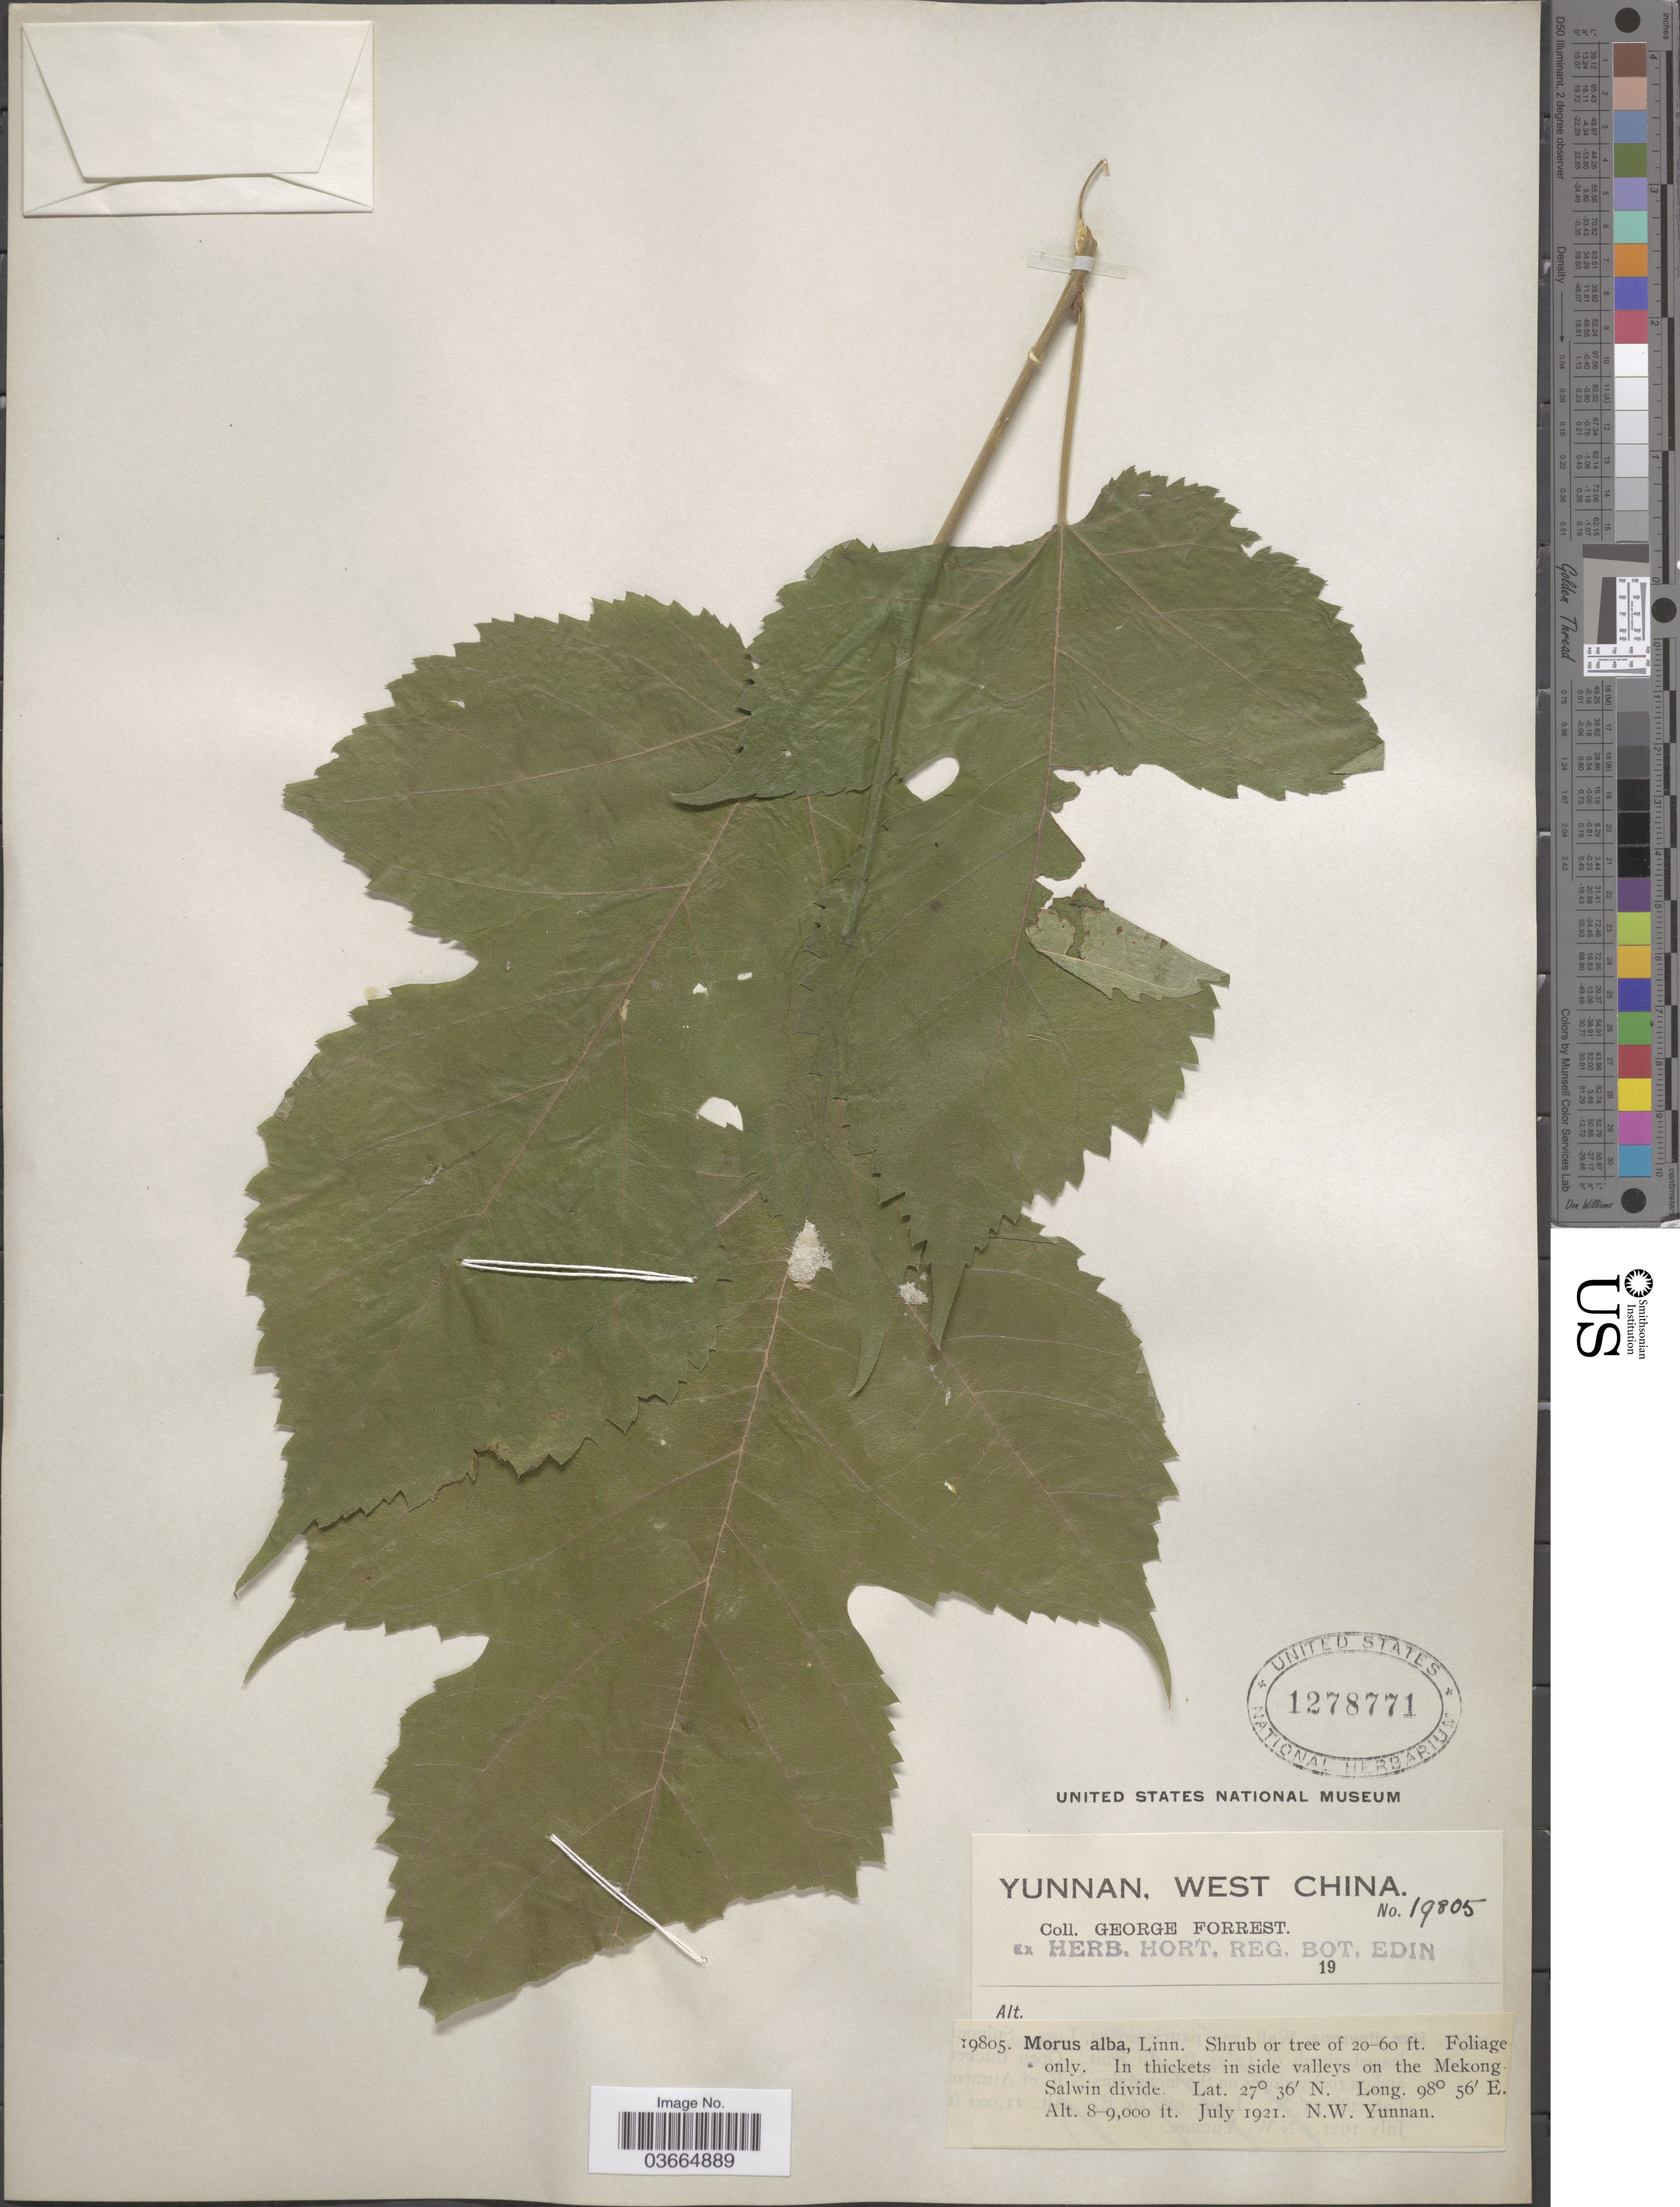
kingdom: Plantae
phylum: Tracheophyta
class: Magnoliopsida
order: Rosales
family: Moraceae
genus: Morus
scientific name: Morus alba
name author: L.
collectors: G. Forrest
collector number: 19805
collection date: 1921-07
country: China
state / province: Yunnan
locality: West China. In thickets in side valleys on the Mekong Salwin divide. N.W. Yunnan.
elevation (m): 2438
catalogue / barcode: US 1278771